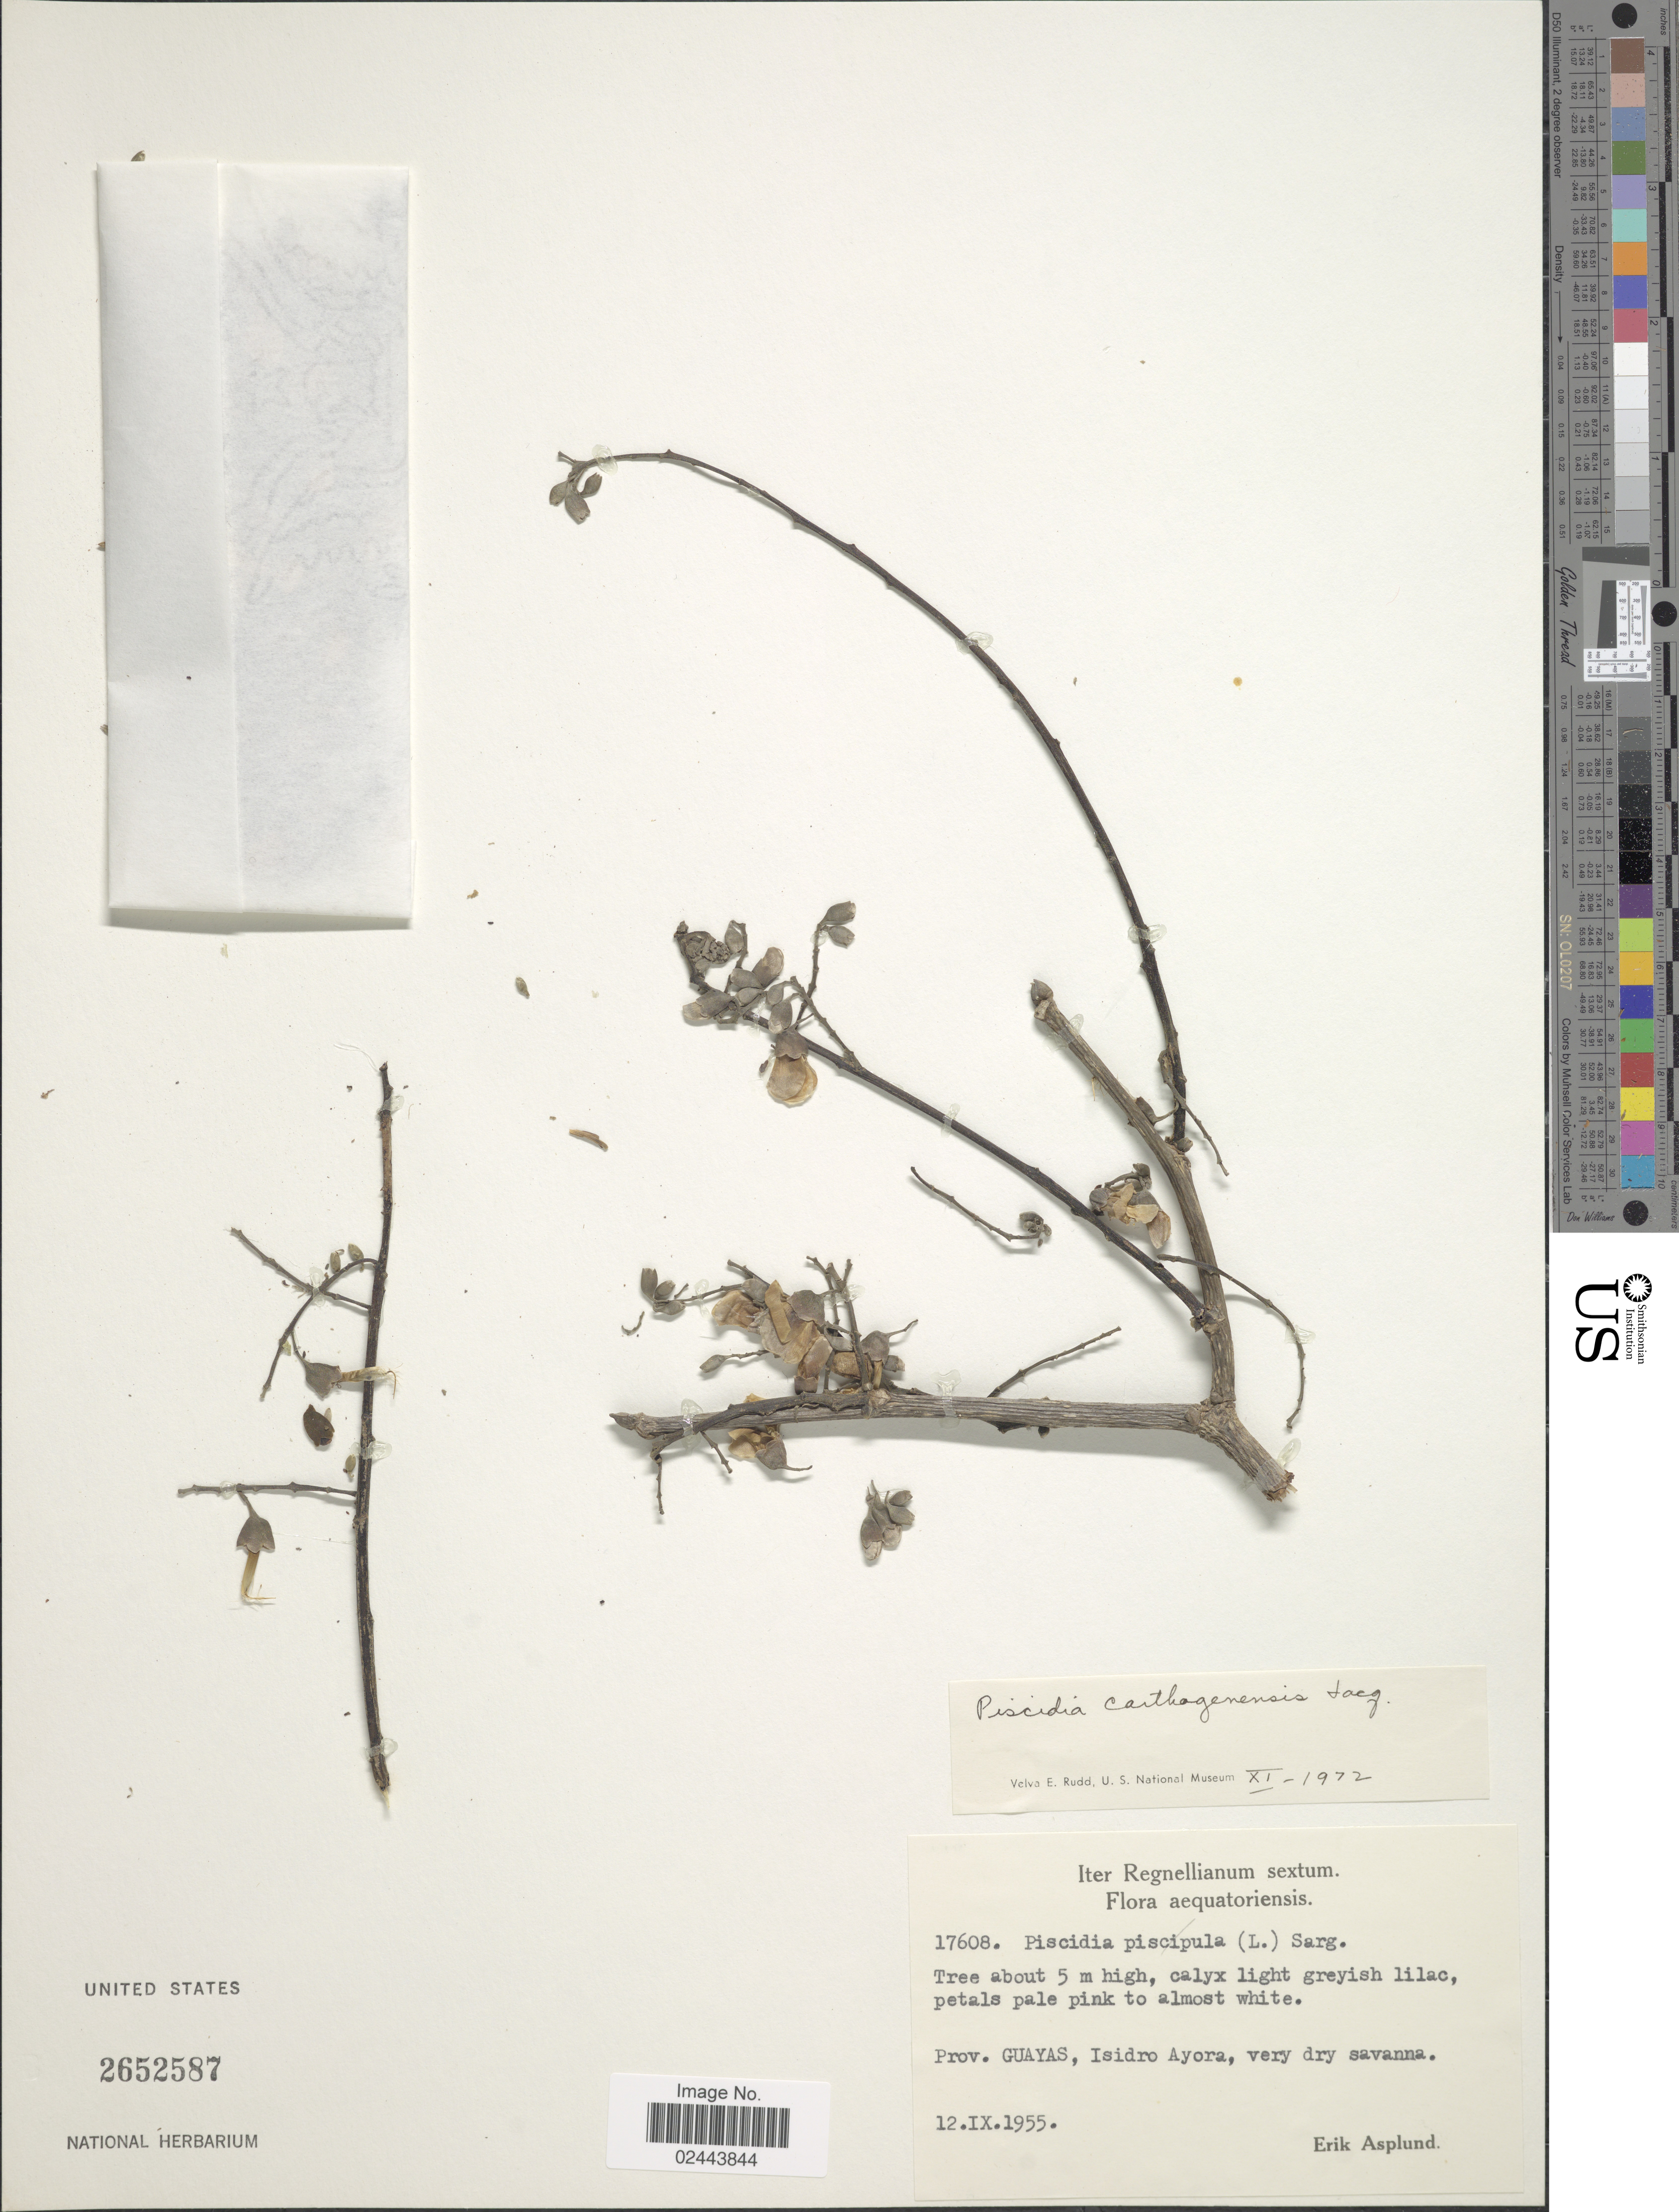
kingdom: Plantae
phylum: Tracheophyta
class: Magnoliopsida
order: Fabales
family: Fabaceae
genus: Piscidia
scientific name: Piscidia carthagenensis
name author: Jacq.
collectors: E. Asplund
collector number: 17608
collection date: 1955-09-12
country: Ecuador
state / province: Guayas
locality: Iter Regnellianum sextum, aequatoriensis, Isidro Ayora.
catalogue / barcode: US 2652587